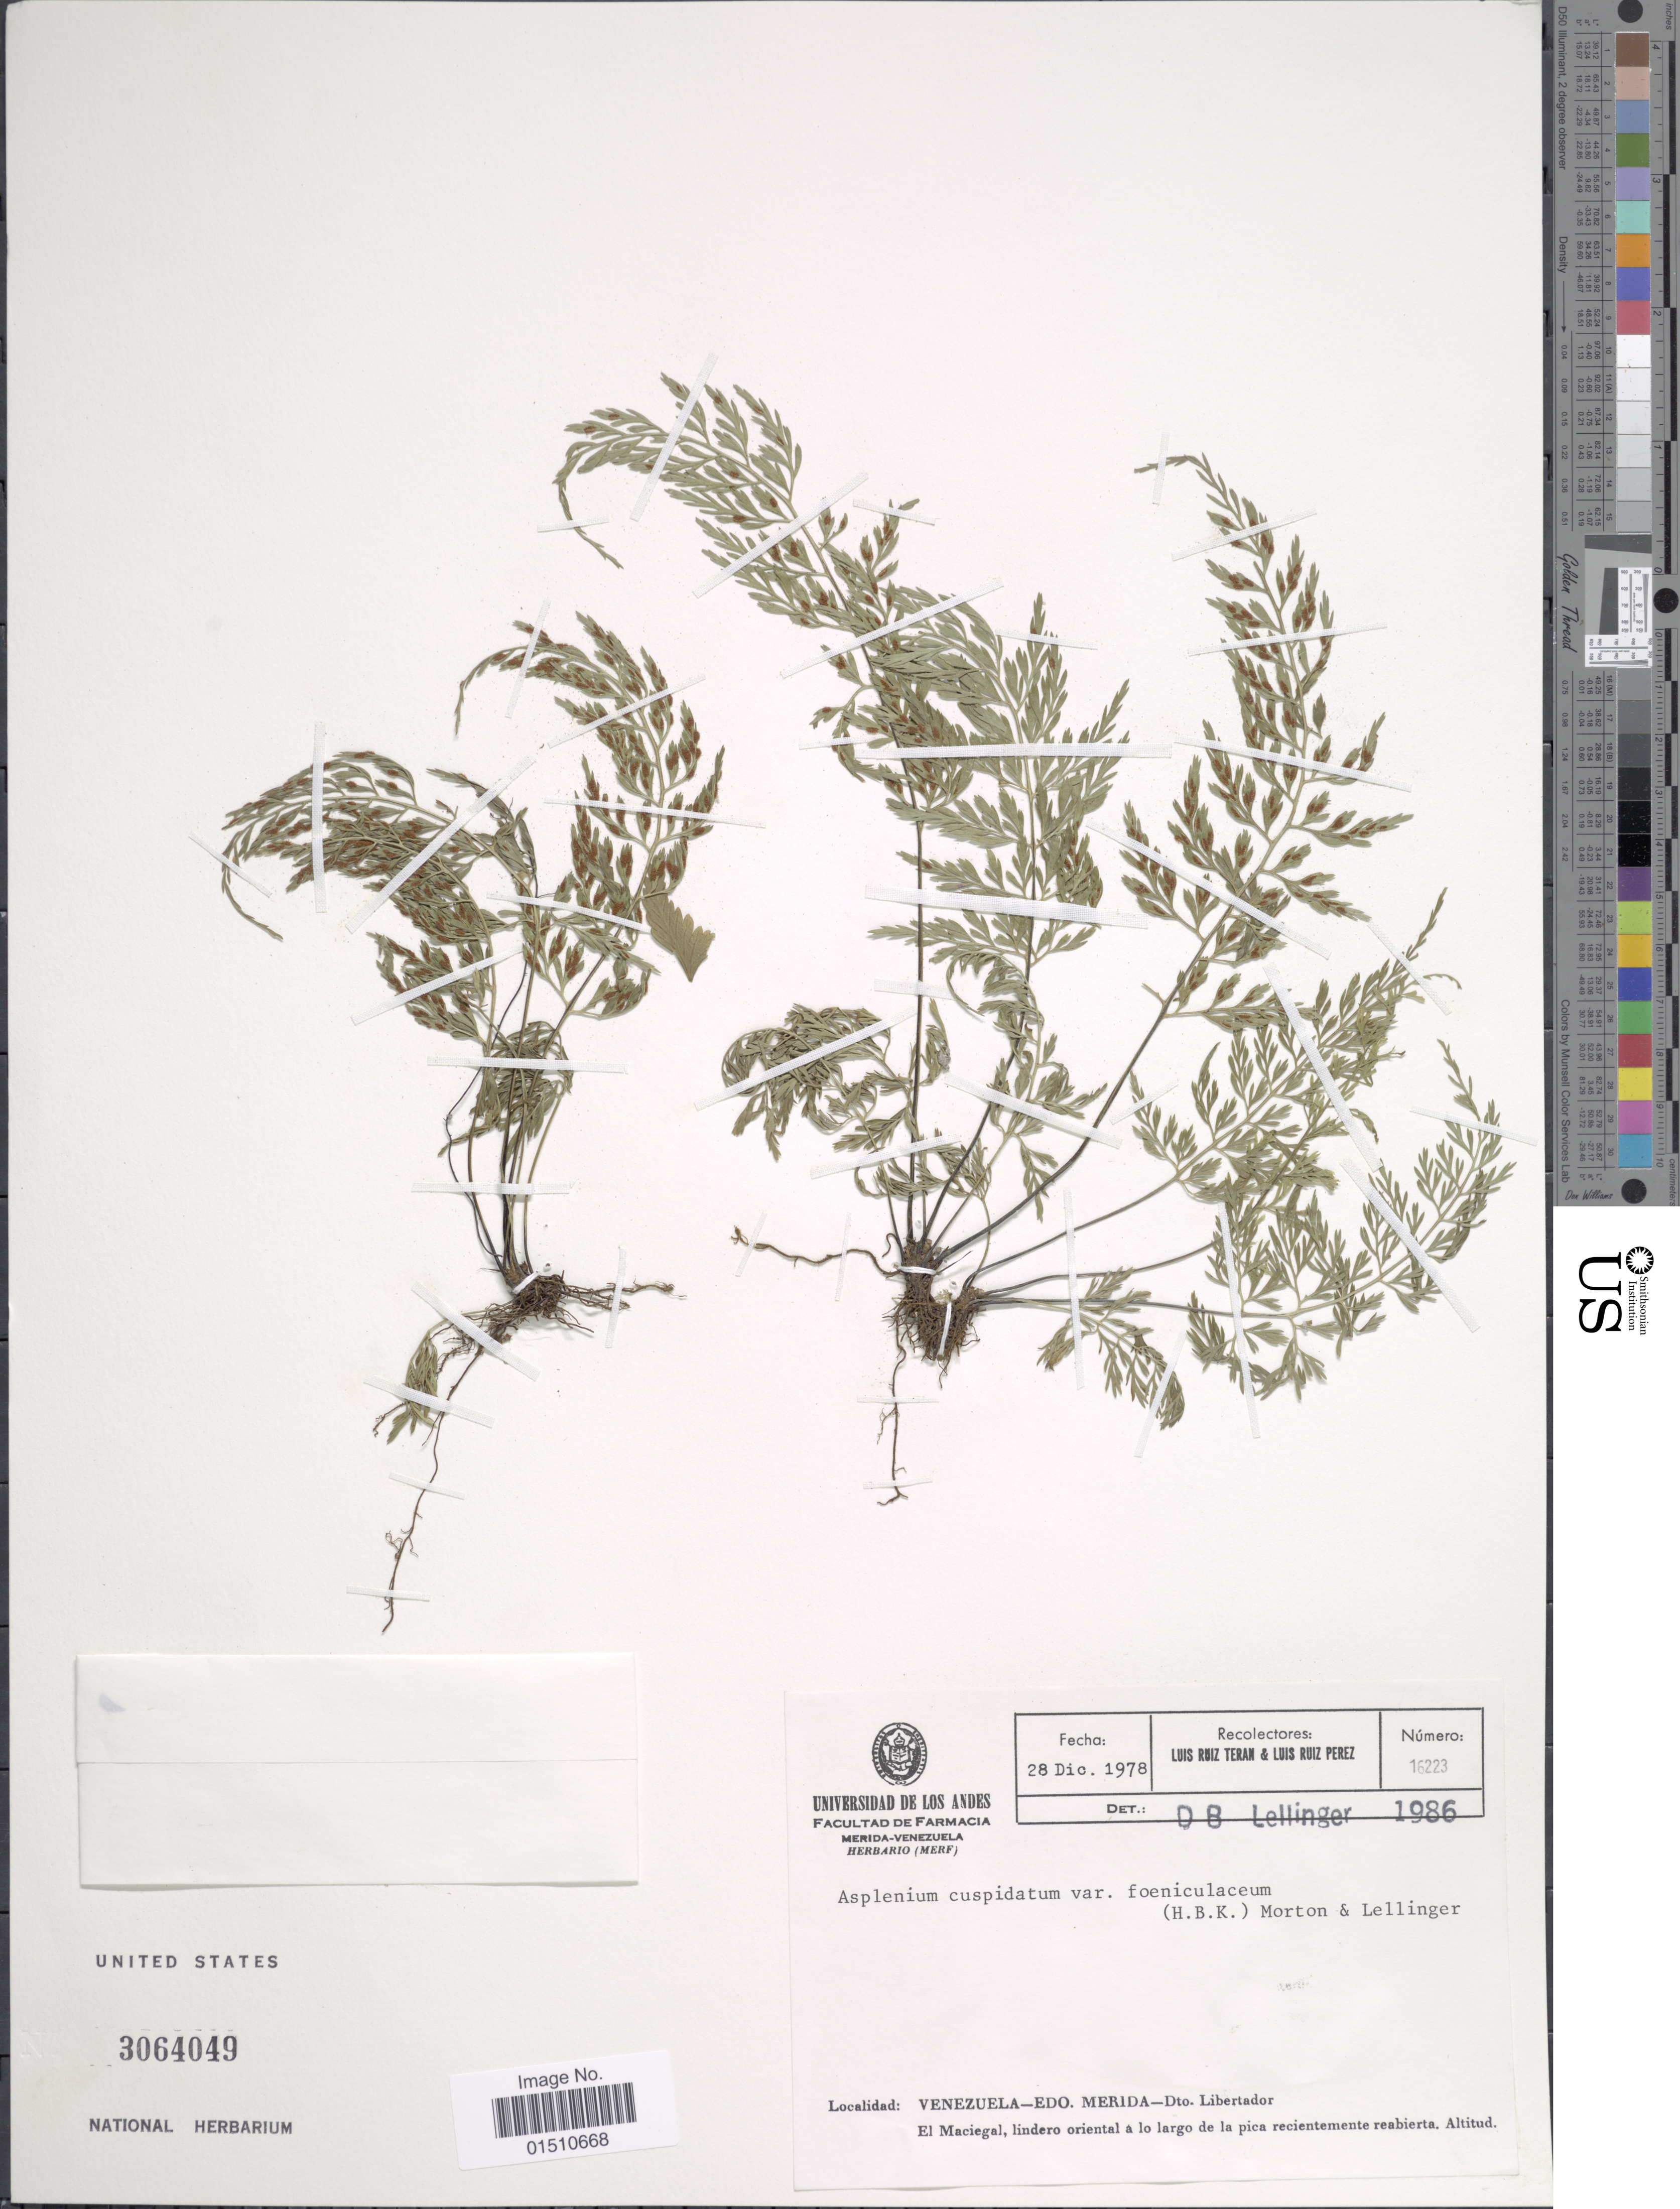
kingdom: Plantae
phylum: Tracheophyta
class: Polypodiopsida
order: Polypodiales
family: Aspleniaceae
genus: Asplenium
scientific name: Asplenium cuspidatum var. foeniculaceum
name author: (Kunth) C.V. Morton & Lellinger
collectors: L. E. Ruíz-Terán & L. Ruiz-Perez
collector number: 16223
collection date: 1978-12-28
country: Venezuela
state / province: Mérida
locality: Venezuela-Edo. Merida_Dto. Libertador, El Maciegal, lindero oriental a lo largo pica recientemente reabierta.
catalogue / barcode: US 3064049